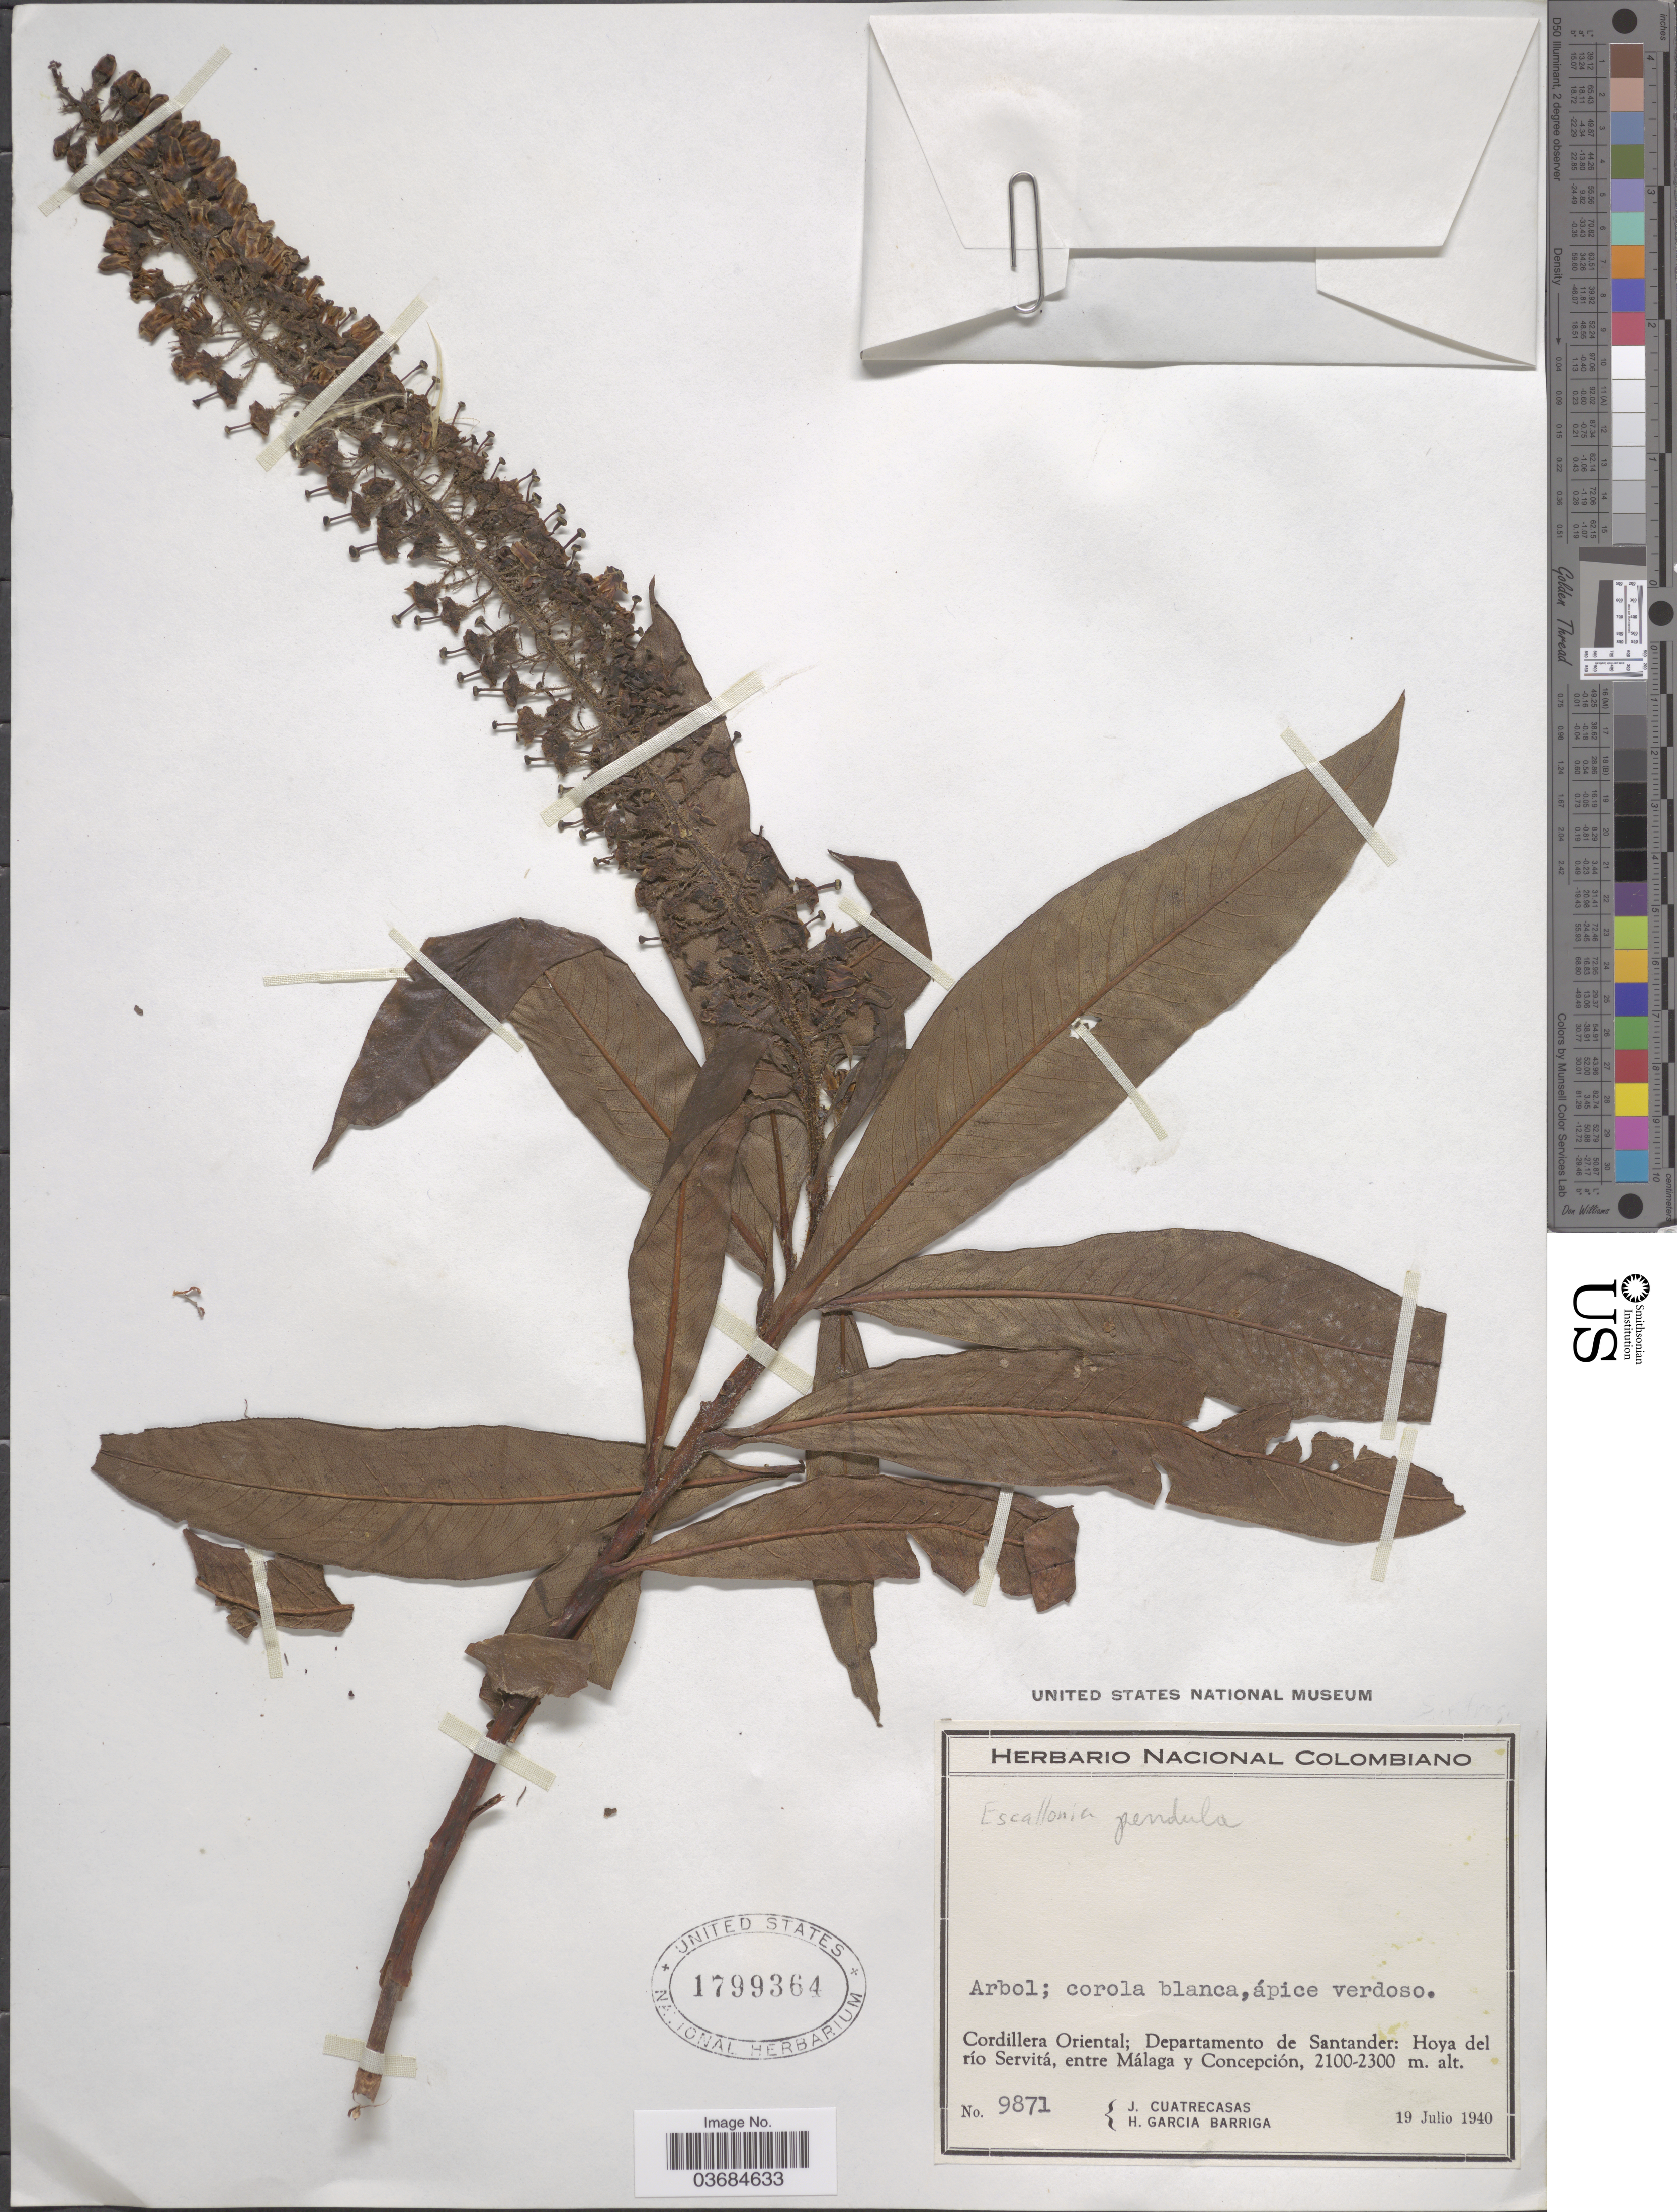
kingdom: Plantae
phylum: Tracheophyta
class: Magnoliopsida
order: Escalloniales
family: Escalloniaceae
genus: Escallonia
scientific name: Escallonia pendula var. pendula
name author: (Ruiz & Pav.) Pers.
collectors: J. Cuatrecasas & H. García Barriga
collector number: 9871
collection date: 1940-07-19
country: Colombia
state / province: Santander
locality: Cordillera Oriental; Departamento de Santander: Hoya del río Servitá, entre Málaga y Concepción.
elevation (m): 2100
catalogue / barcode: US 1799364